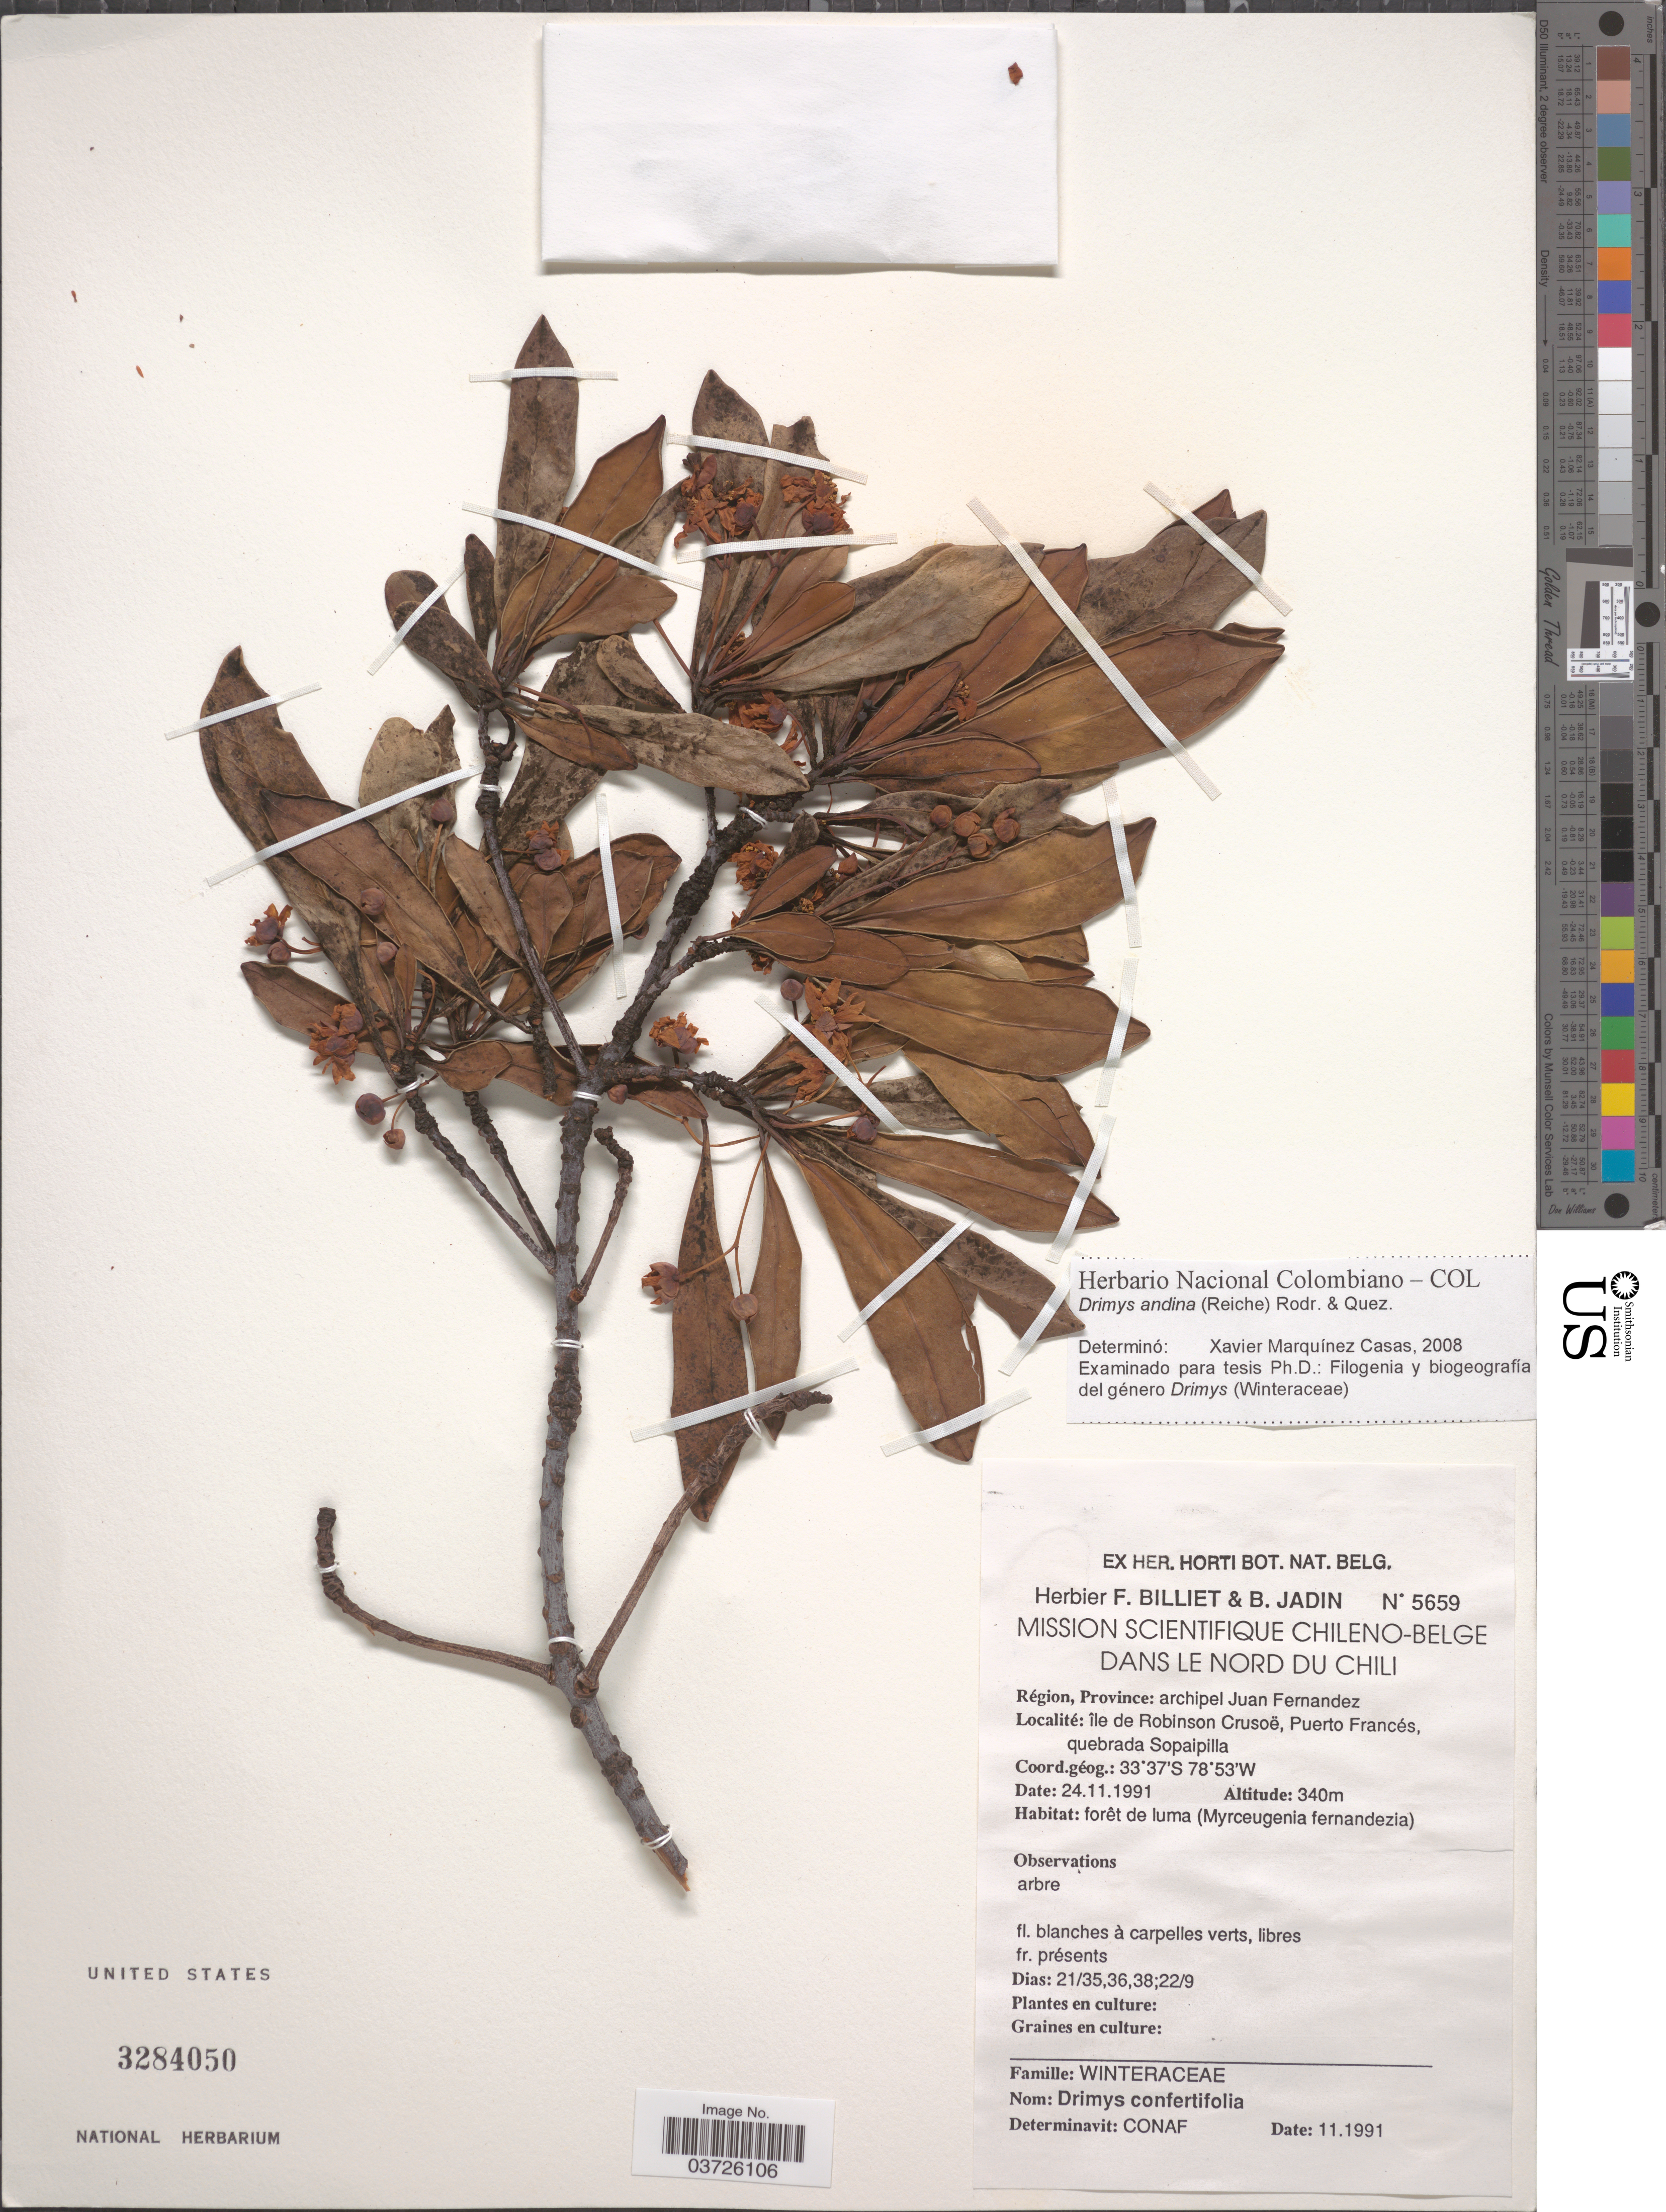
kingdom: Plantae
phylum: Tracheophyta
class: Magnoliopsida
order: Canellales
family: Winteraceae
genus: Drimys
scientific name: Drimys andina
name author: (Reiche) R.A. Rodr. & Quezada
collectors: ex herb. F. Billiet & B. Jadin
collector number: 5659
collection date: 1991-11-24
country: Chile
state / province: Valparaíso (V)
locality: Région, Province: archipel Juan Fernandez. île de Robinson Crusoë, Puerto Francés, quebrada Sopaipilla.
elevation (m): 340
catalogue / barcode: US 3284050